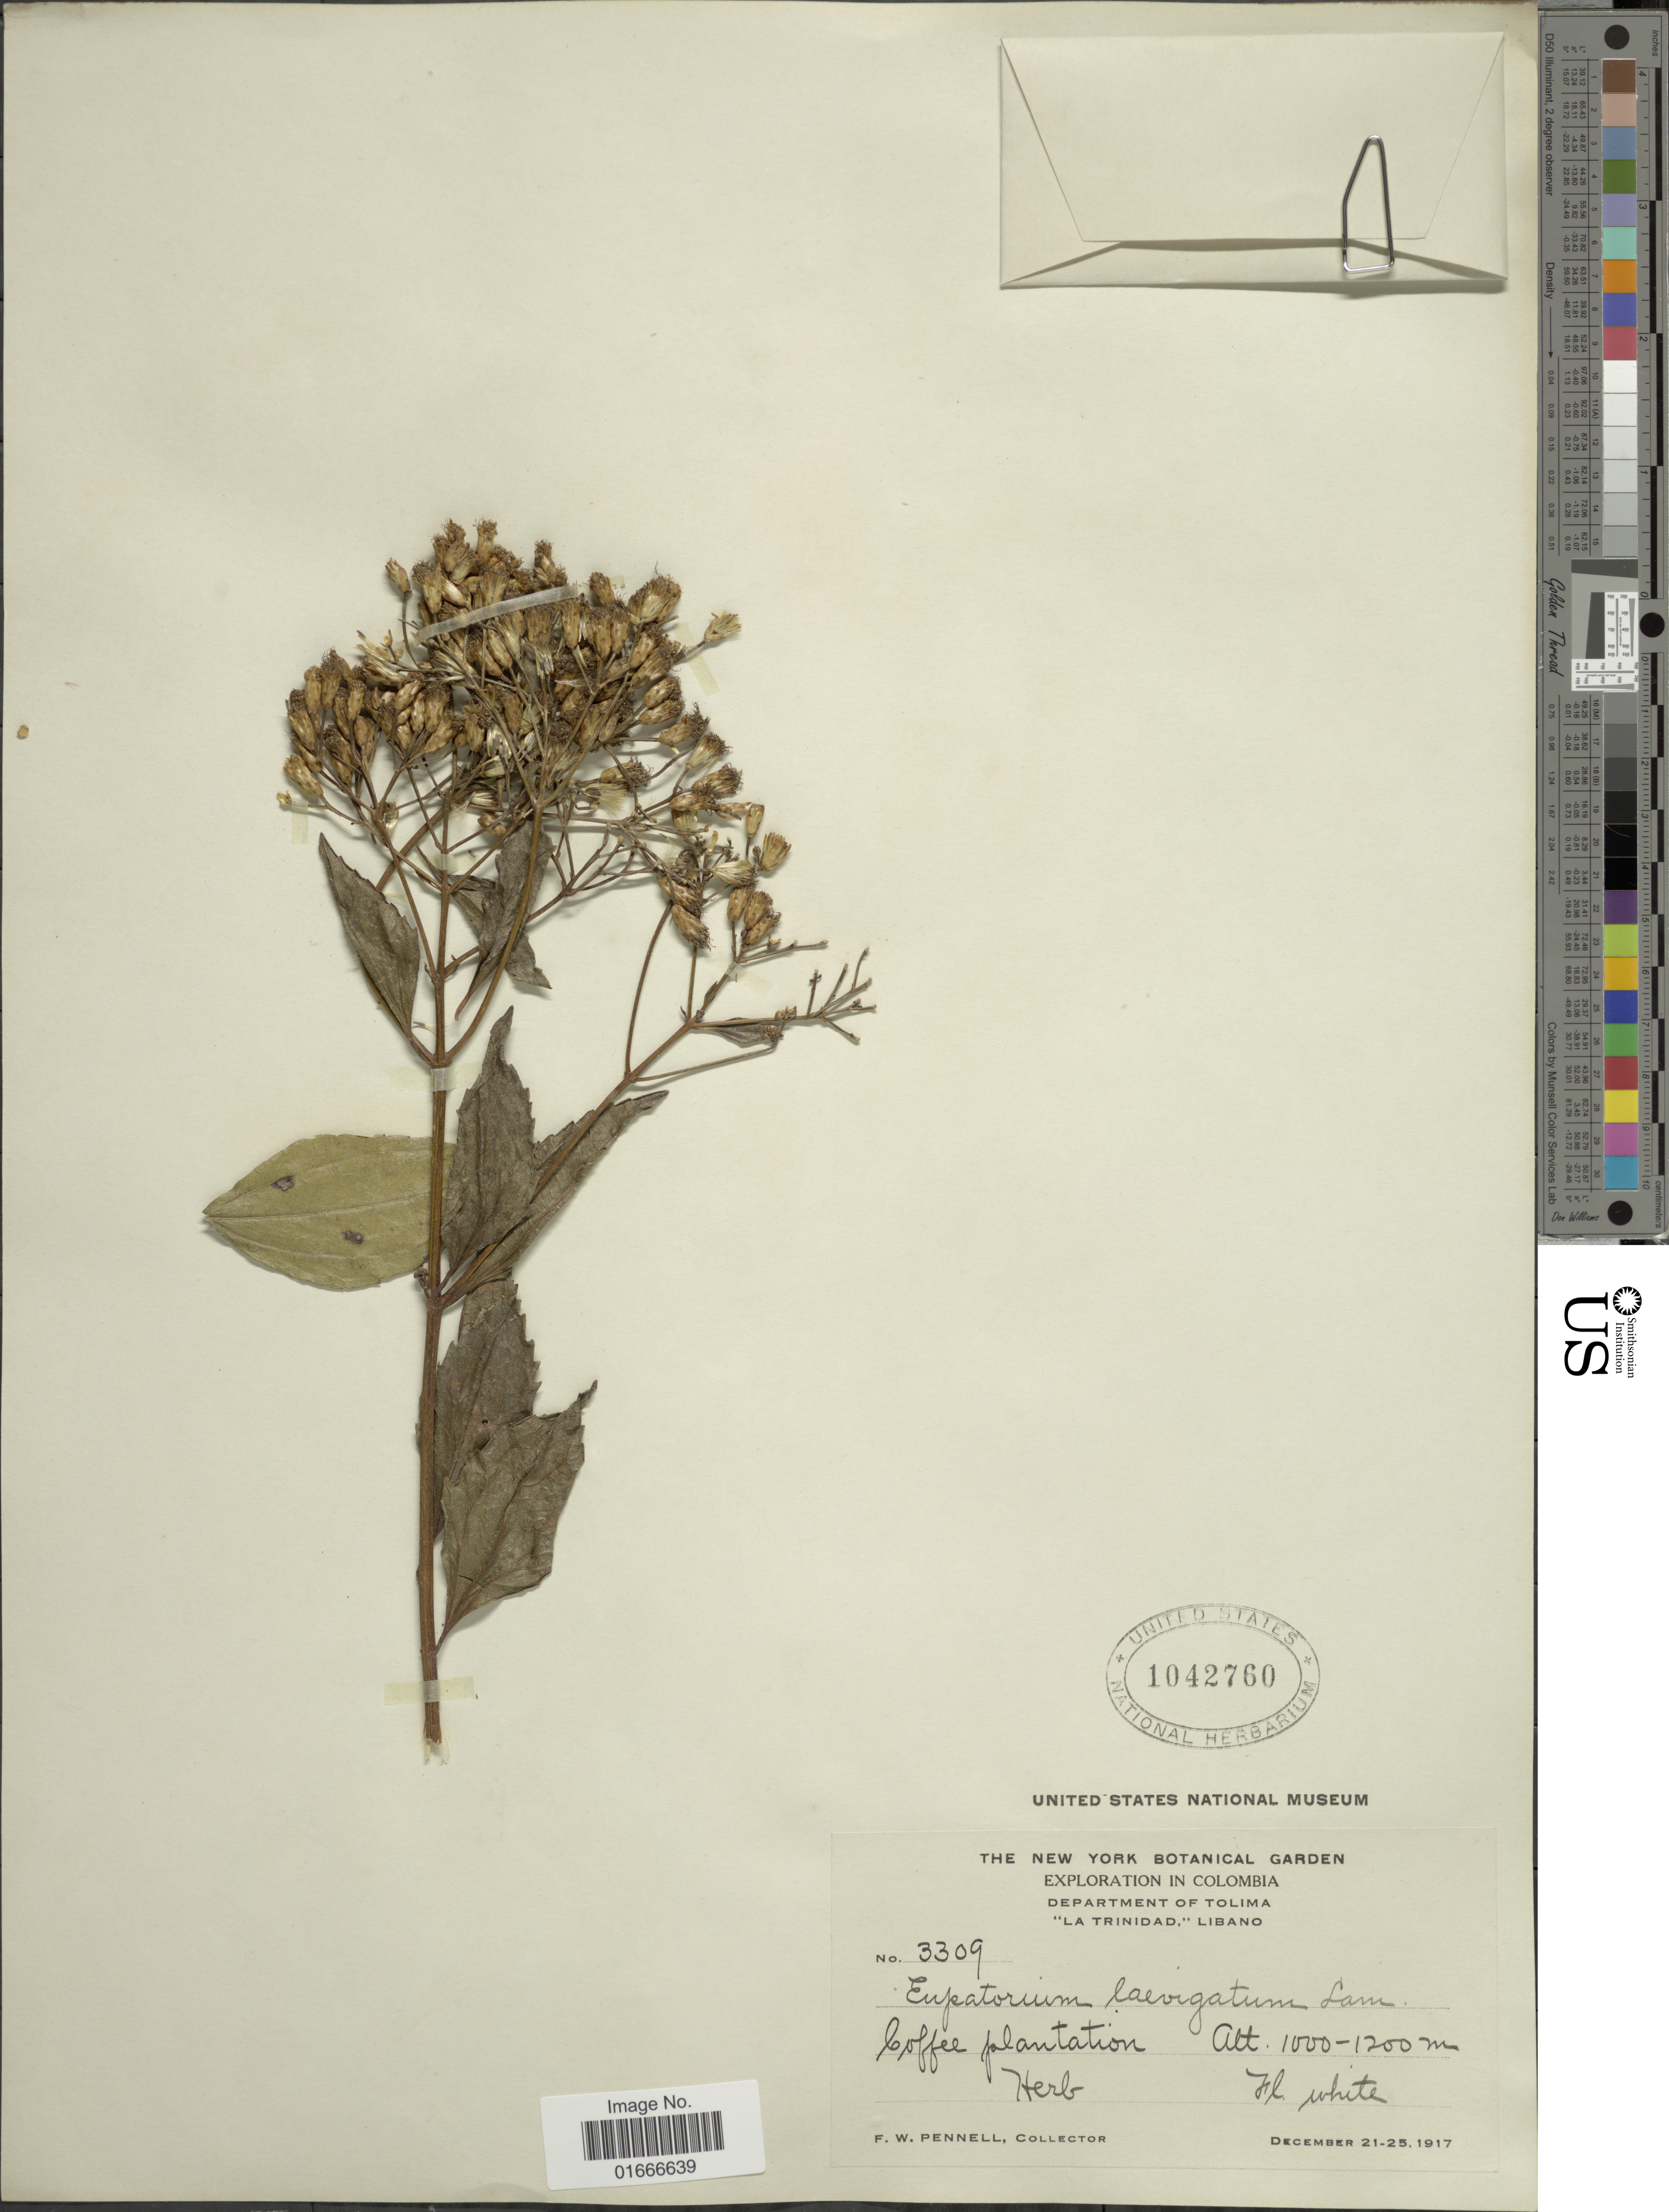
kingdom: Plantae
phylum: Tracheophyta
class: Magnoliopsida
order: Asterales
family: Asteraceae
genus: Chromolaena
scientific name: Chromolaena laevigata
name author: (Lam.) R.M. King & H. Rob.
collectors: F. W. Pennell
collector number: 3309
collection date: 1917-12-21/1917-12-25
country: Colombia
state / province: Tolima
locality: La Trinidad, Libano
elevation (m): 1000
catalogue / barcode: US 1042760